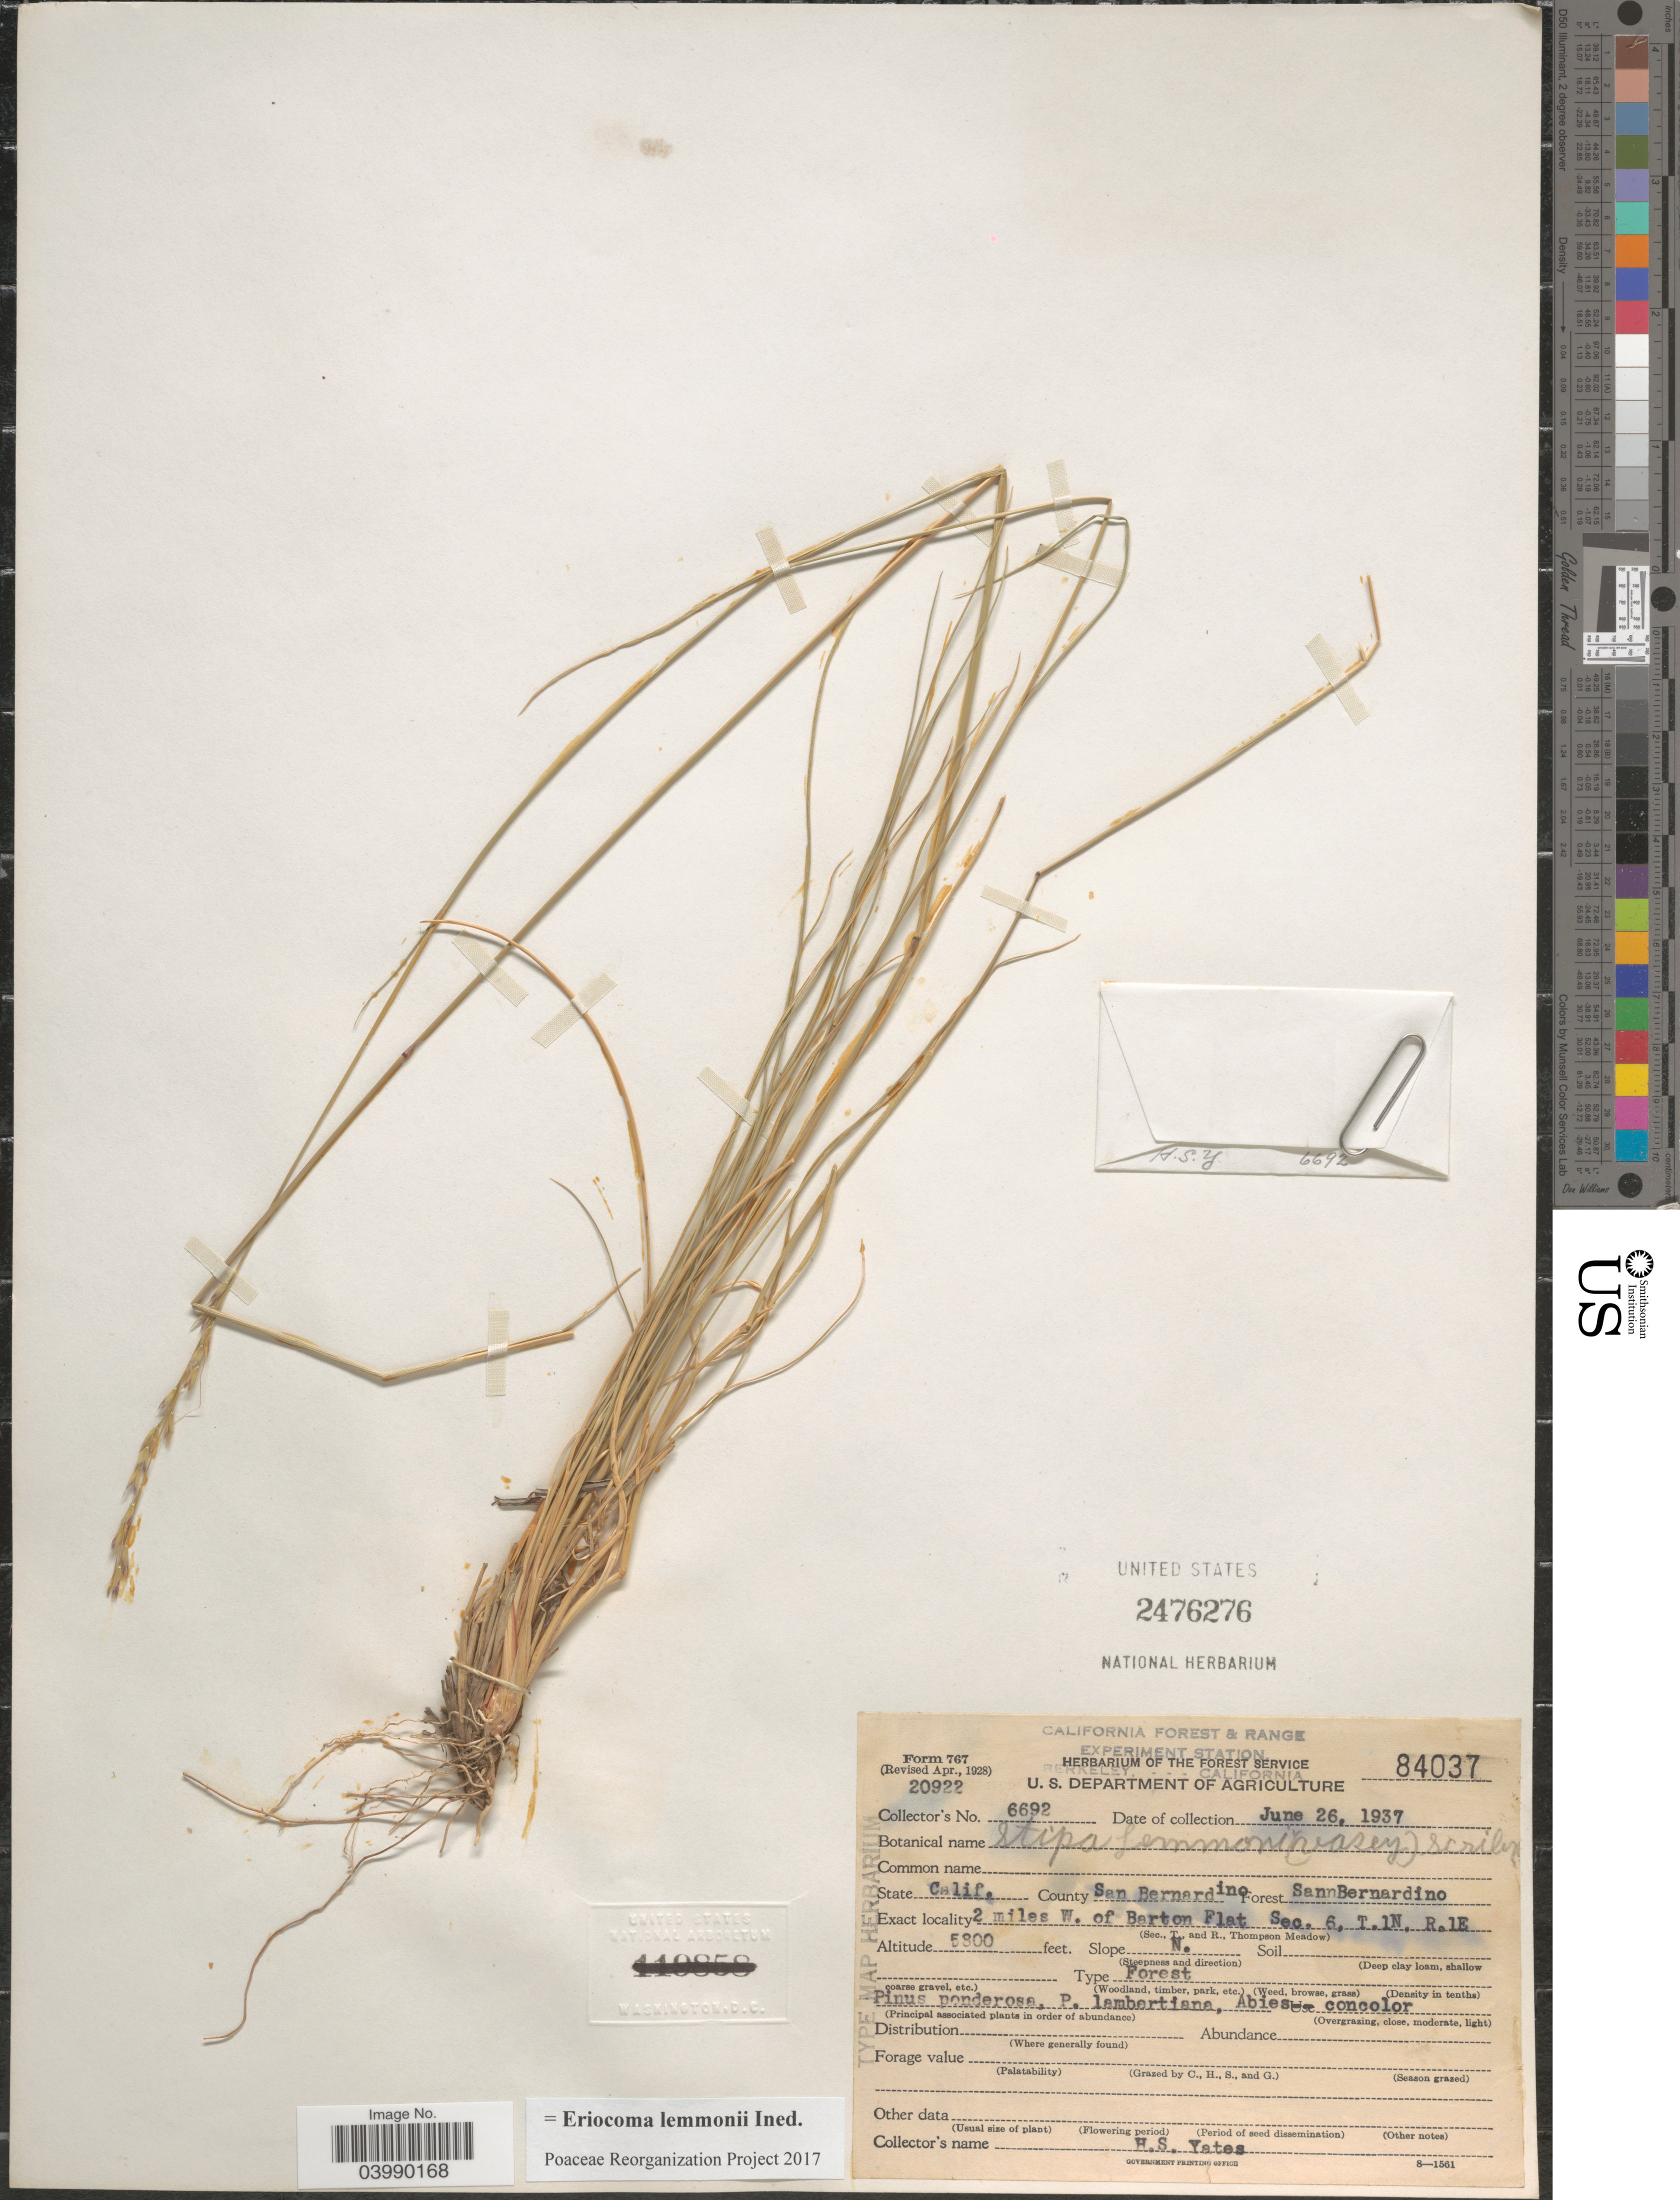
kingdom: Plantae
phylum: Tracheophyta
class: Liliopsida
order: Poales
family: Poaceae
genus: Eriocoma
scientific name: Eriocoma lemmonii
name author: (Vasey) Romasch.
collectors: H. S. Yates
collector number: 6692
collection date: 1937-06-26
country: United States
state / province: California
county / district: San Bernardino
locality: County San Bernardino. Forest SannBernardino. 2 miles W. of Barton Flat Sec. 6, t.1N, R.1E. Slope N.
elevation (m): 1768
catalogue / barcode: US 2476276